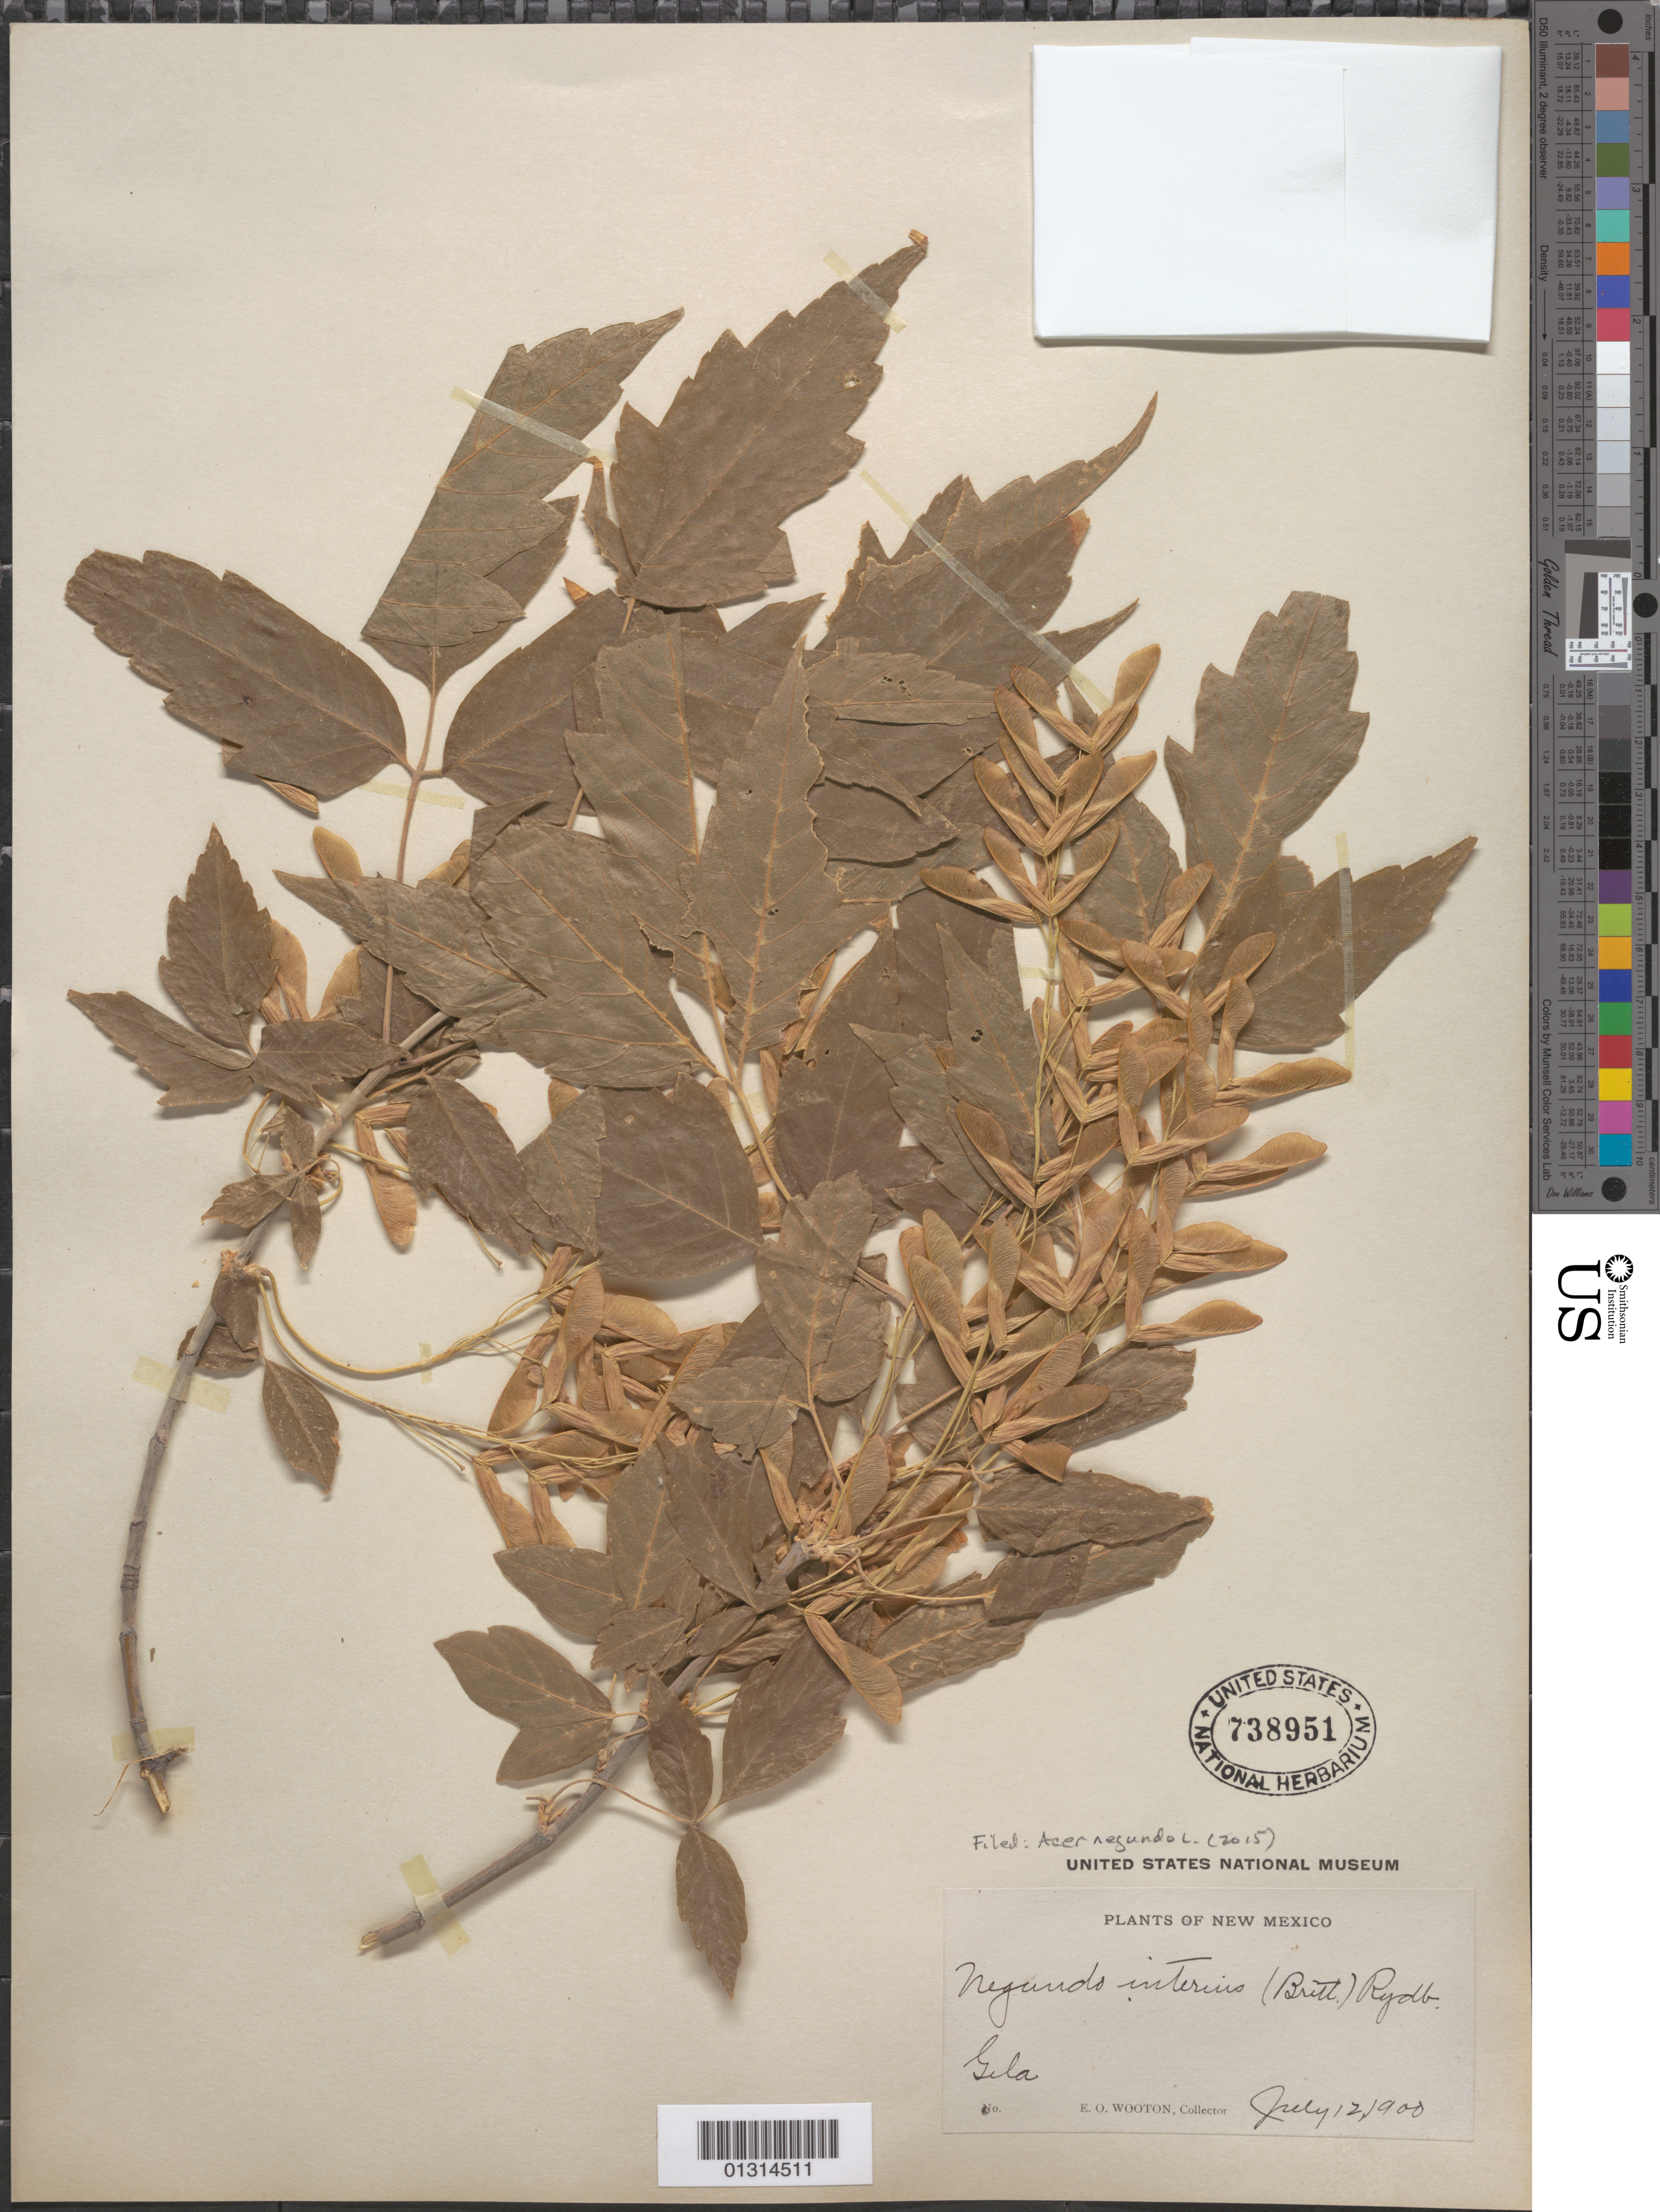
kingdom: Plantae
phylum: Tracheophyta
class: Magnoliopsida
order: Sapindales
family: Sapindaceae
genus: Acer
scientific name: Acer negundo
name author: L.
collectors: E. O. Wooton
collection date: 1900-07-12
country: United States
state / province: New Mexico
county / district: Grant County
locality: Gila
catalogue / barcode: US 738951